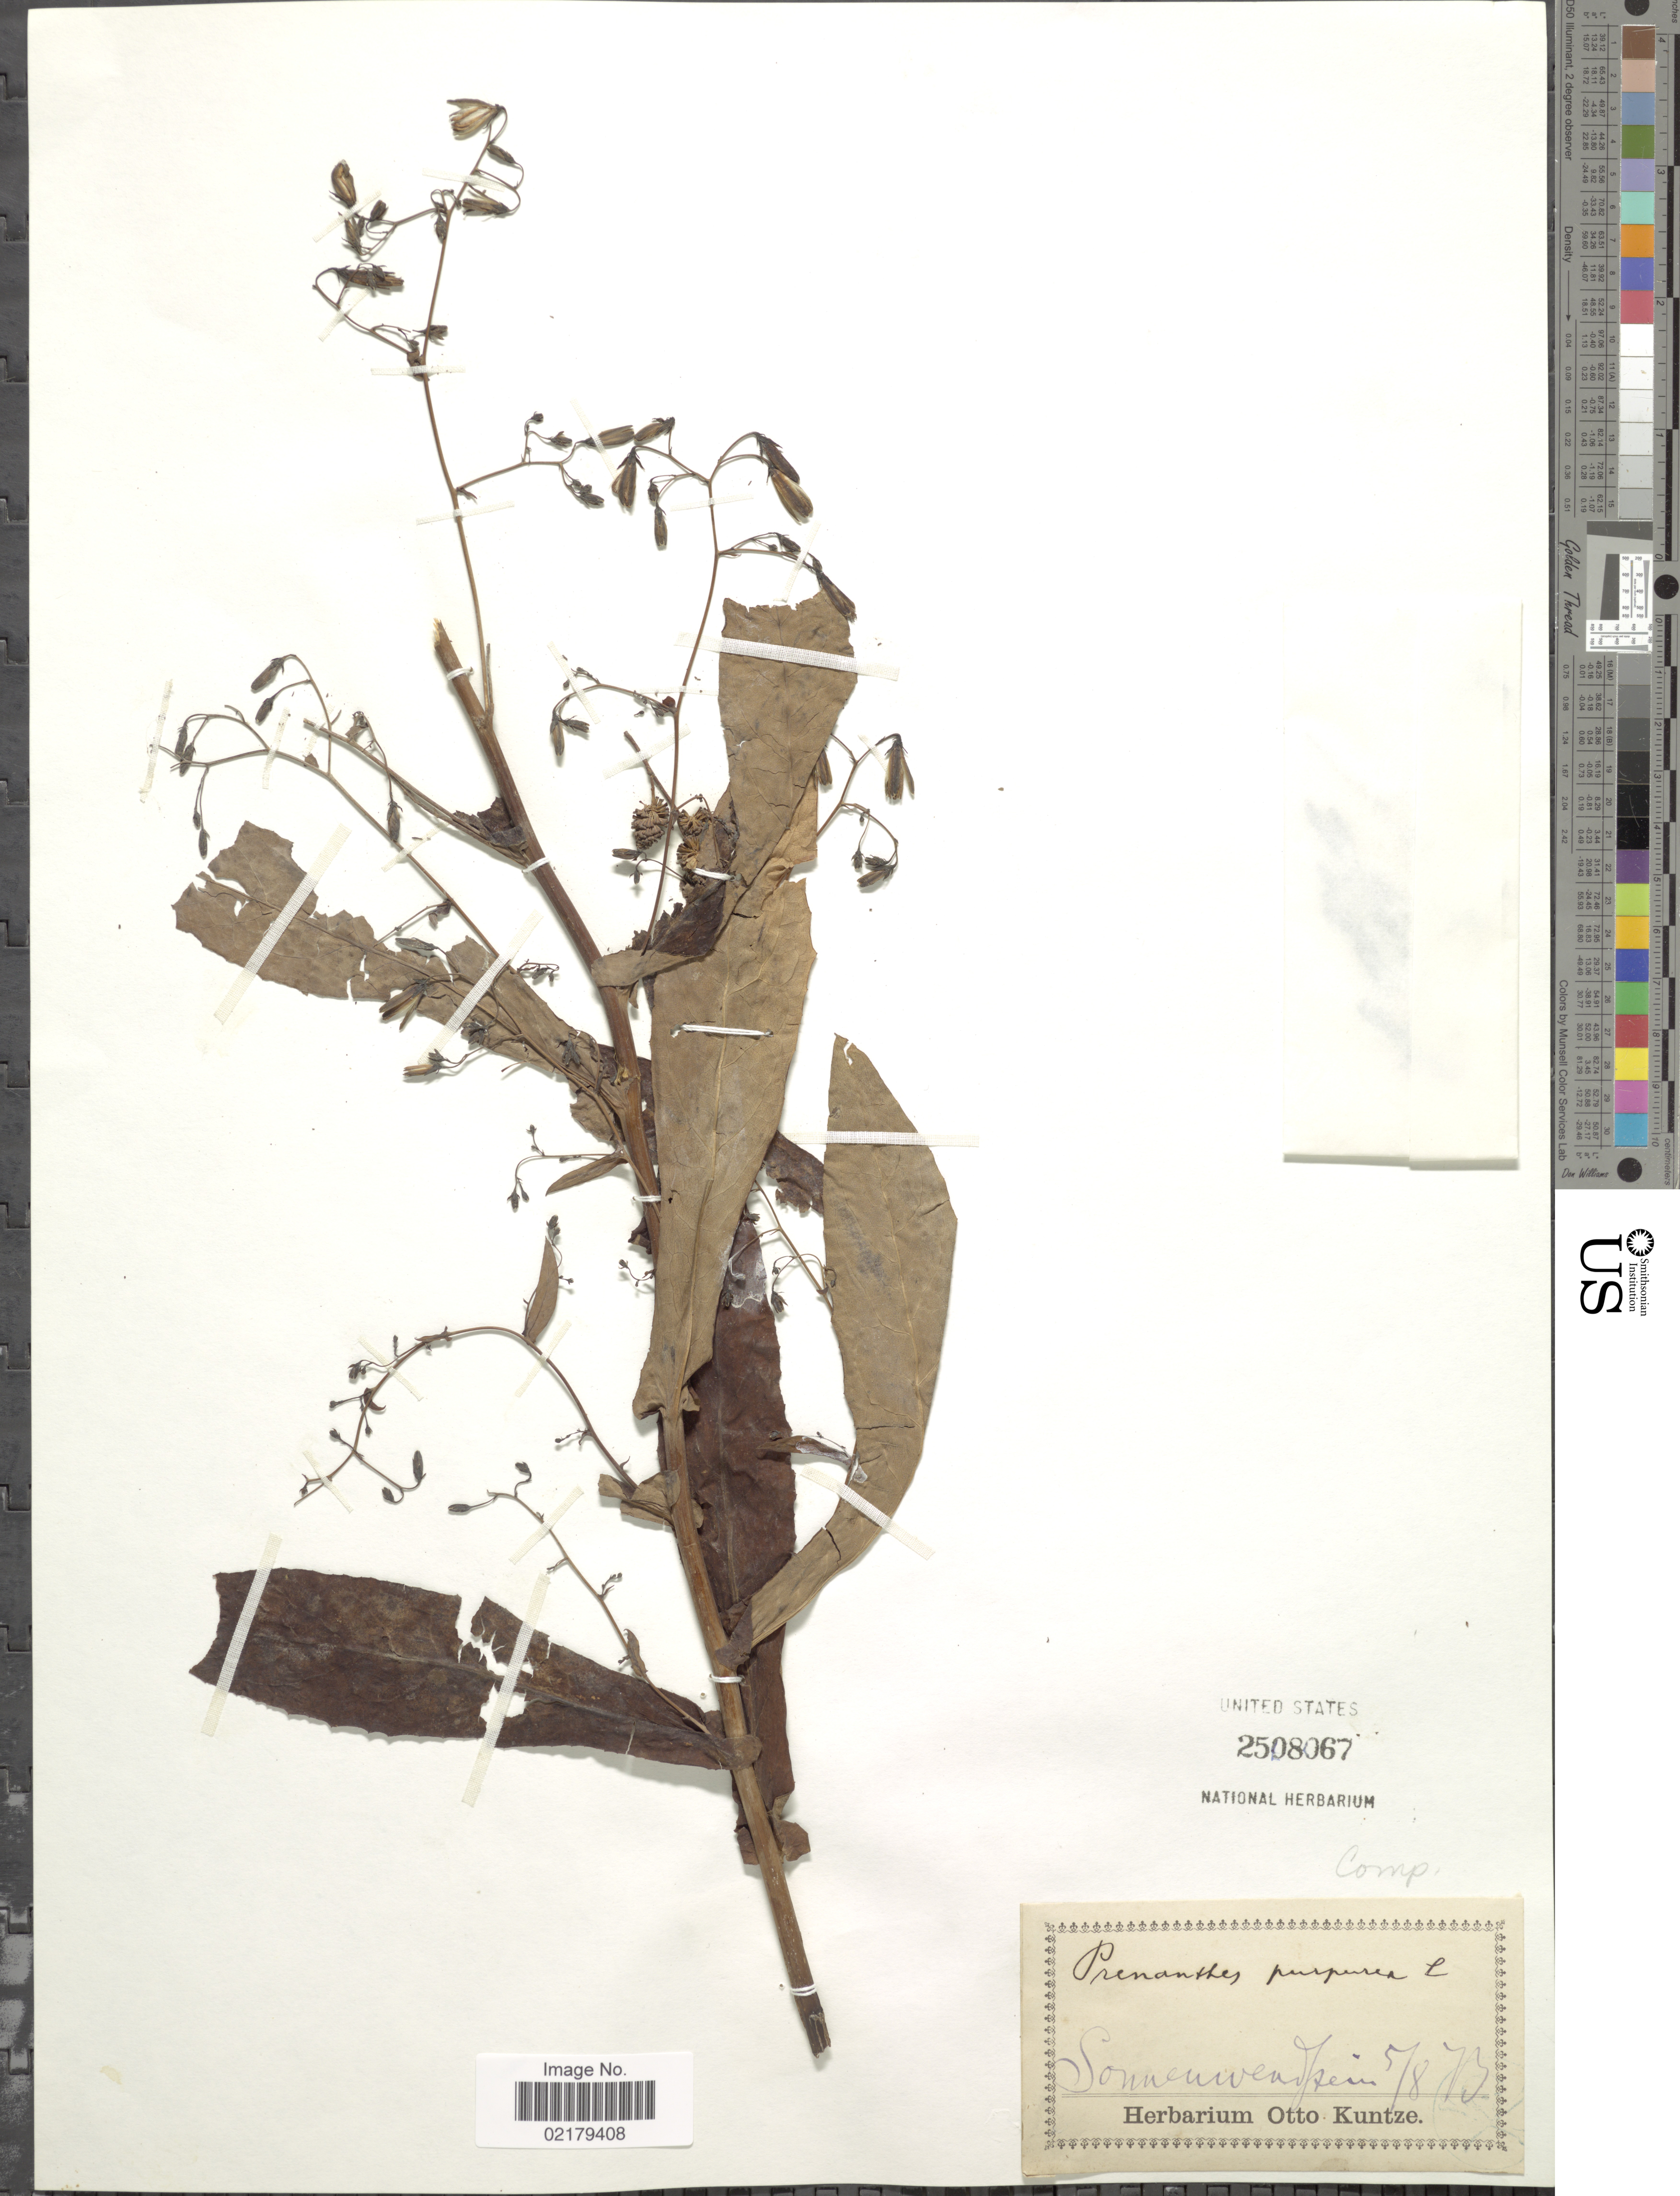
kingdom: Plantae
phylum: Tracheophyta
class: Magnoliopsida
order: Asterales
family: Asteraceae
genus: Prenanthes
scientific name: Prenanthes purpurea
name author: L.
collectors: ex herb. Otto Kuntze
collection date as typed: Transcribed d/m/y: 5/8/73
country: Germany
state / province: Brandenburg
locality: Sonne [illegible text]stein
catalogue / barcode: US 2508067